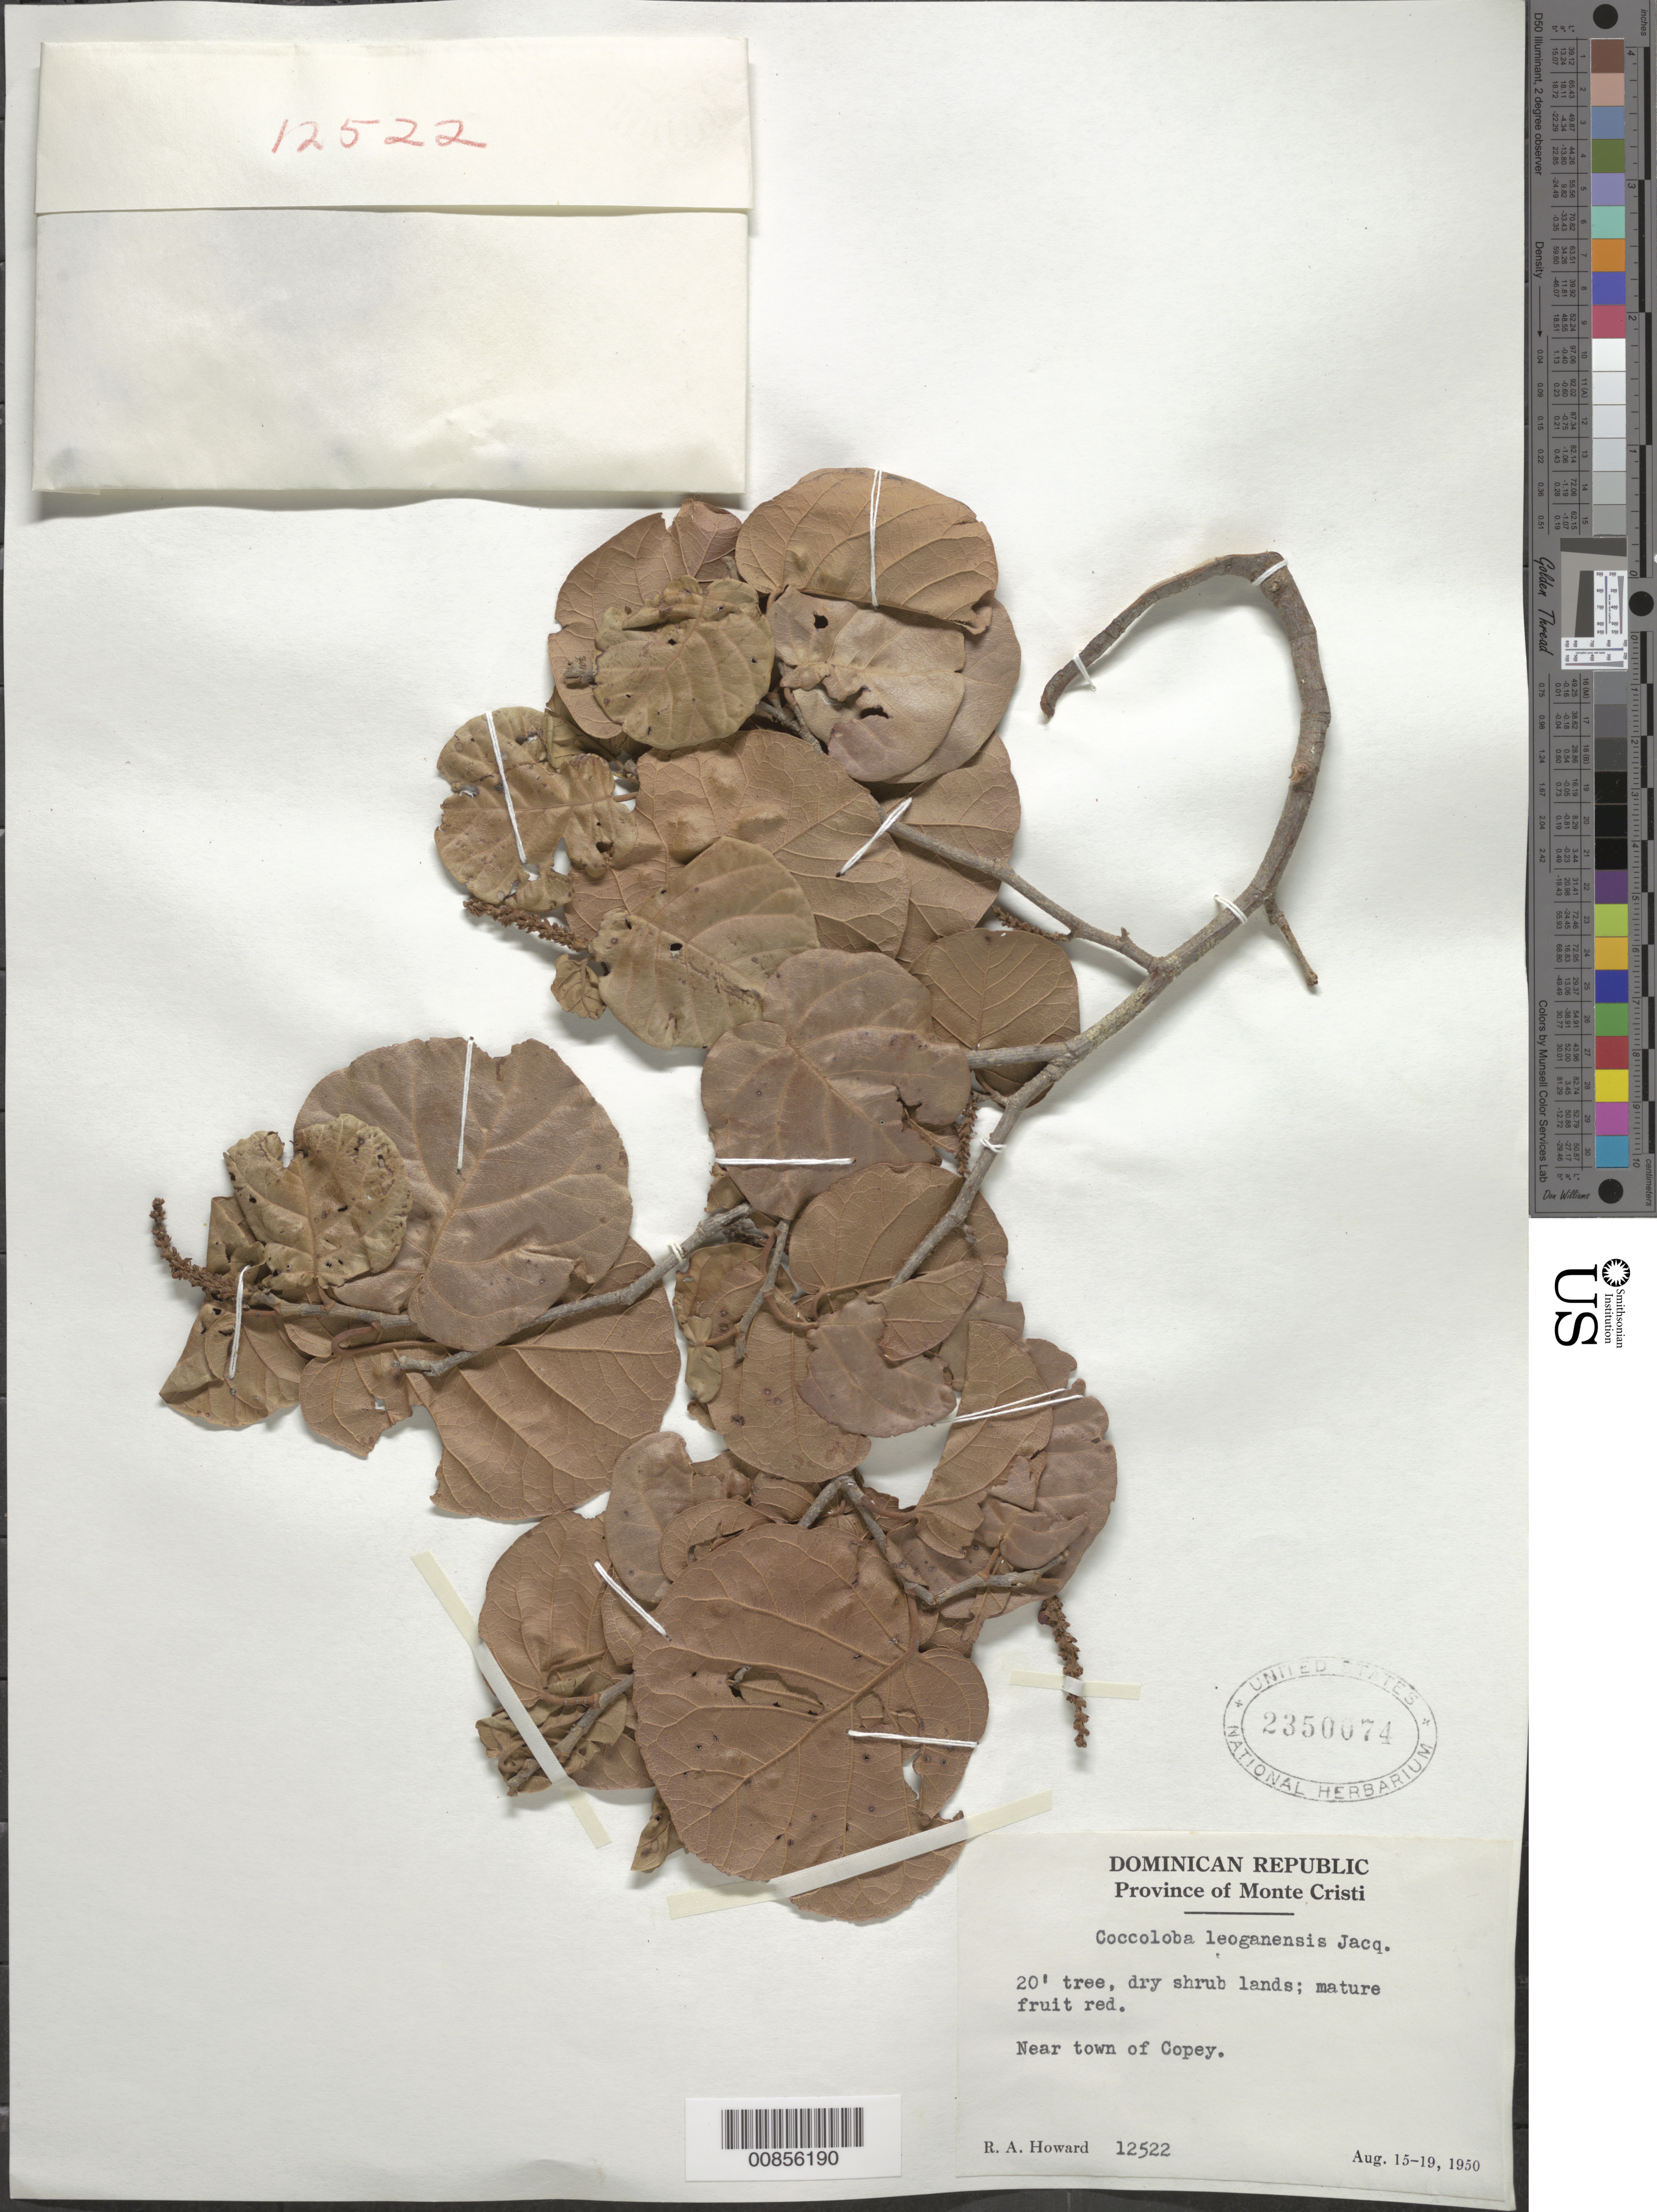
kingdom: Plantae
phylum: Tracheophyta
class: Magnoliopsida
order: Caryophyllales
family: Polygonaceae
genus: Coccoloba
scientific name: Coccoloba leoganensis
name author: Jacq.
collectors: R. A. Howard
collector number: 12522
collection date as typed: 15 Aug 1950 to 19 Aug 1950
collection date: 1950-08-15/1950-08-19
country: Dominican Republic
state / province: Monte Cristi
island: Hispaniola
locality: Near town of Copey.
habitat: Dry shrub lands.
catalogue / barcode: US 2350074